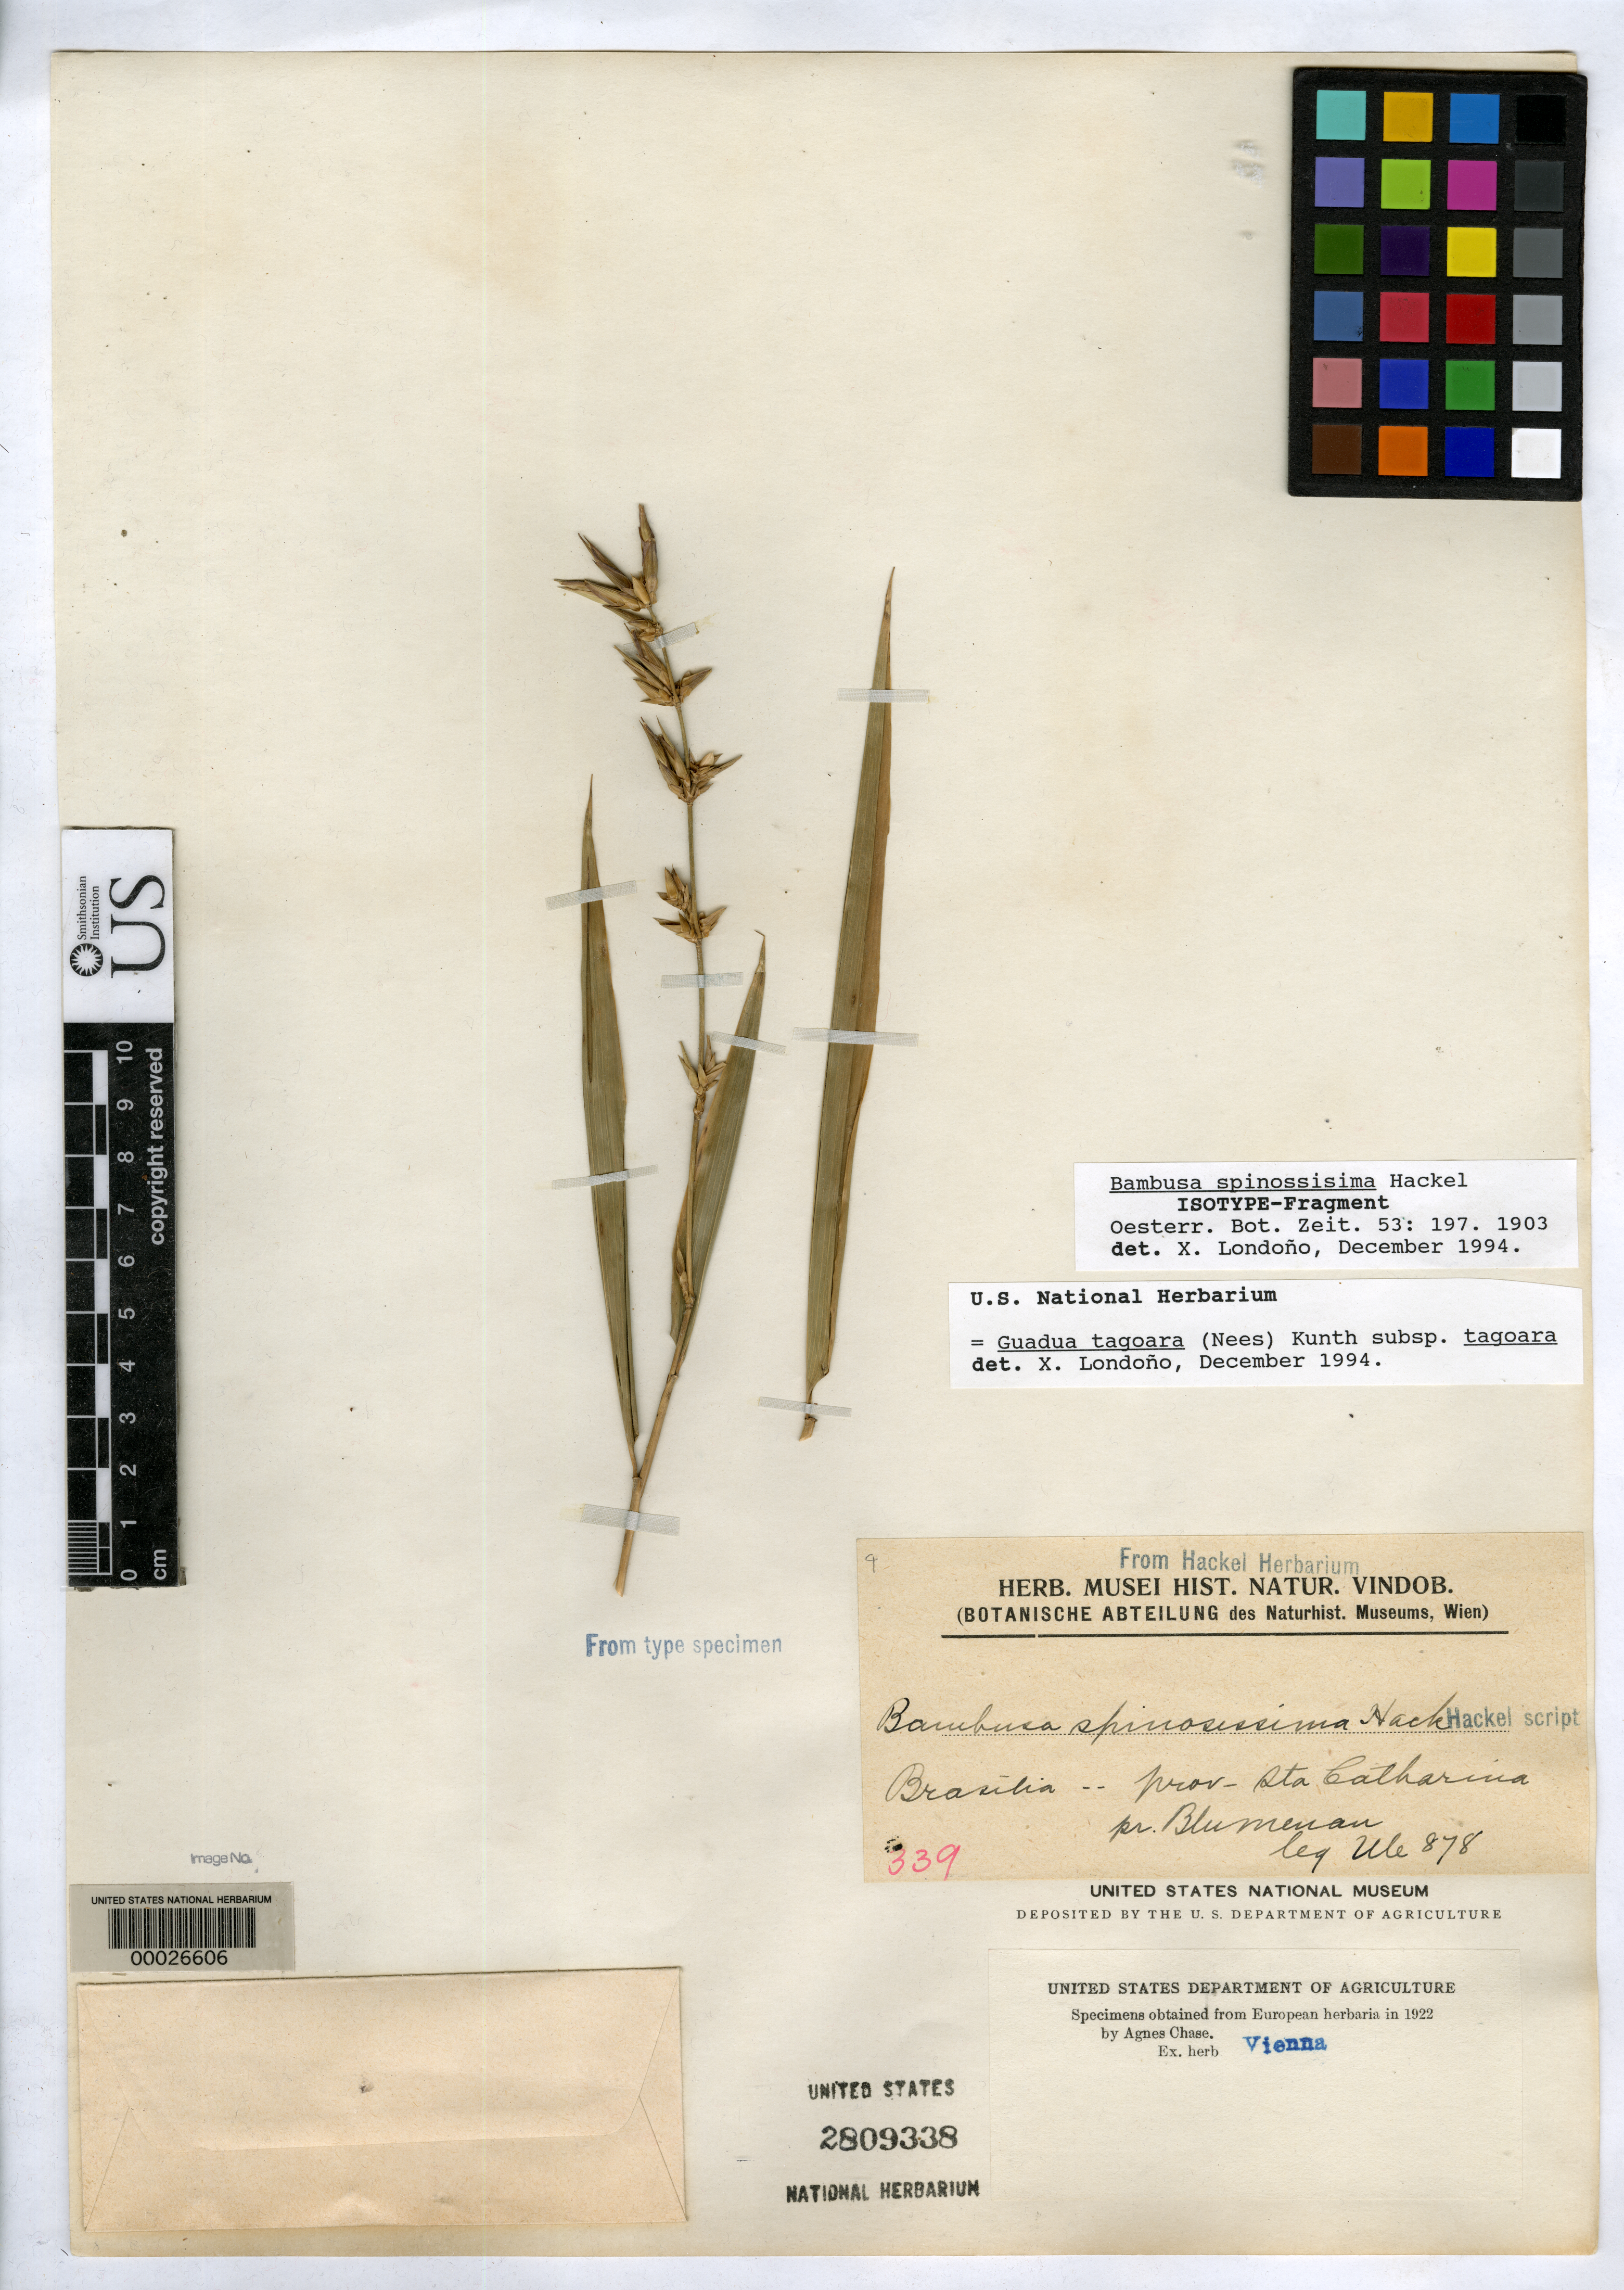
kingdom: Plantae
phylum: Tracheophyta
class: Liliopsida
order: Poales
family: Poaceae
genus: Bambusa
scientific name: Bambusa spinosissima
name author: Hack.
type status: Isotype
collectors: E. H. Ule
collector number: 878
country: Brazil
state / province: Santa Catarina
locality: Near Blumenau.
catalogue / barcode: US 2809338